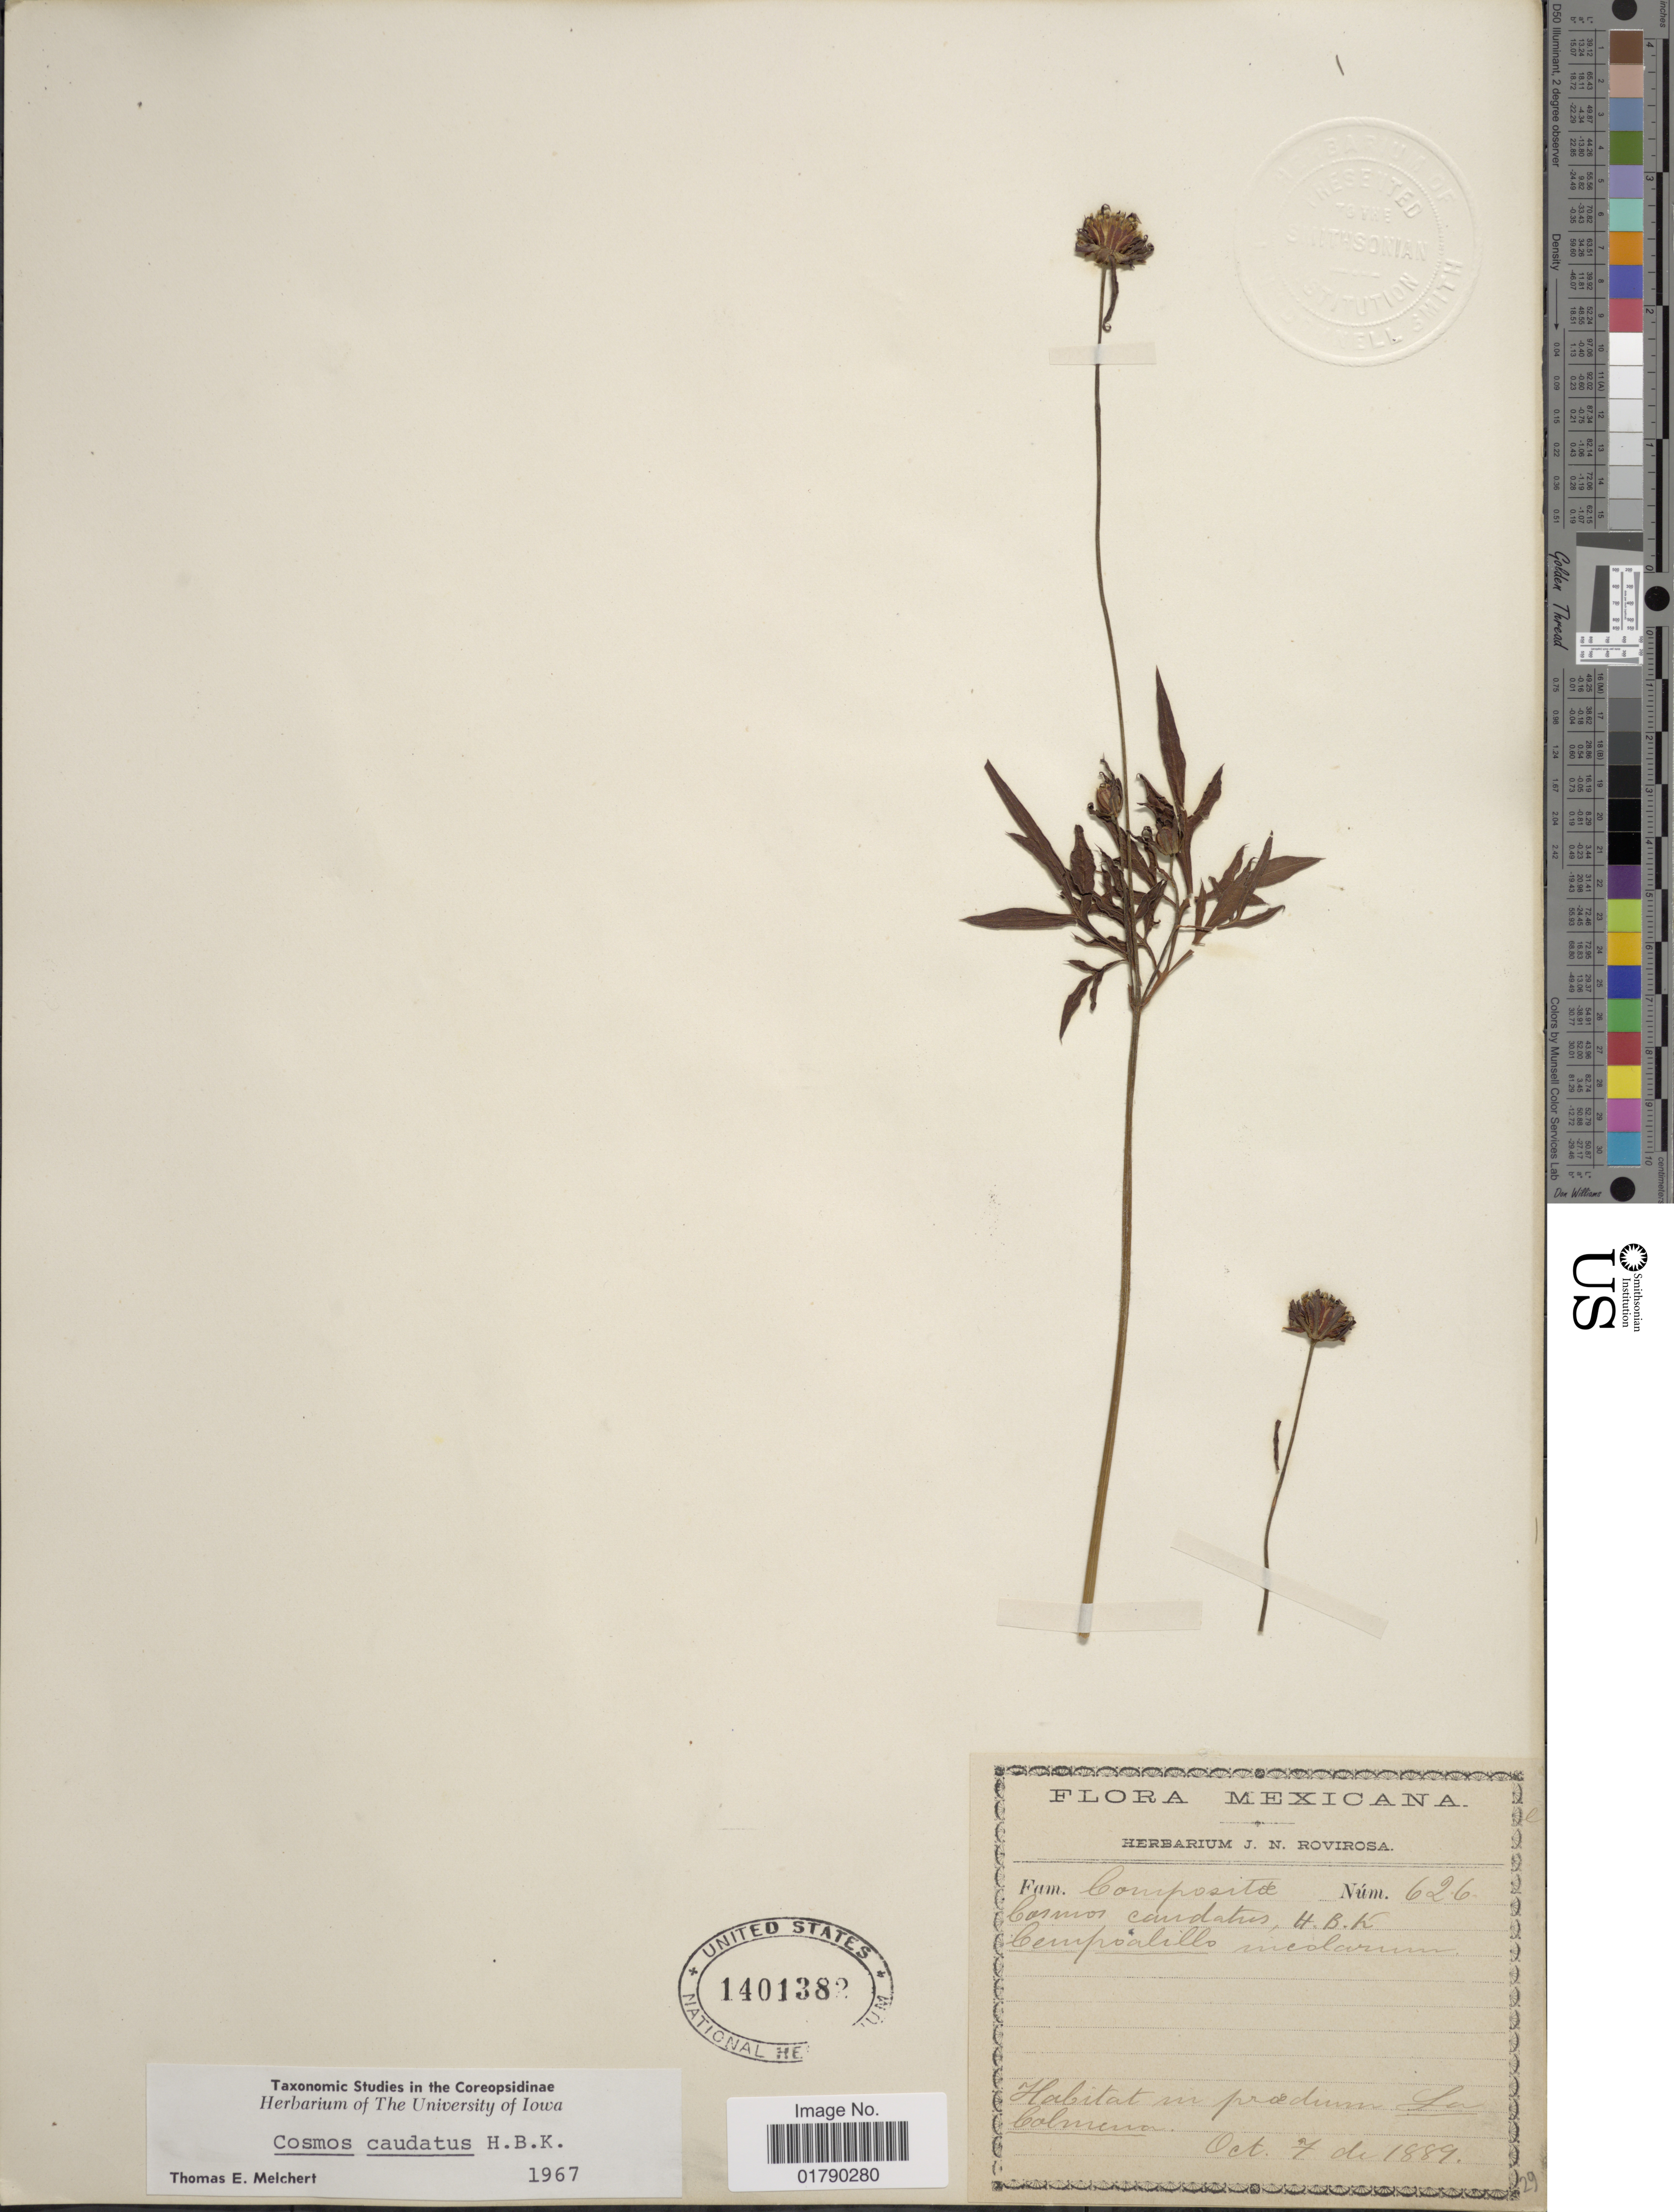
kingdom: Plantae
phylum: Tracheophyta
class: Magnoliopsida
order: Asterales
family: Asteraceae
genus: Cosmos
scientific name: Cosmos caudatus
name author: Kunth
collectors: ex herb. J.N. Rovirosa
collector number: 626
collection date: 1889-10-07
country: Mexico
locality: Praedium La Colmena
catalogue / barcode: US 1401382